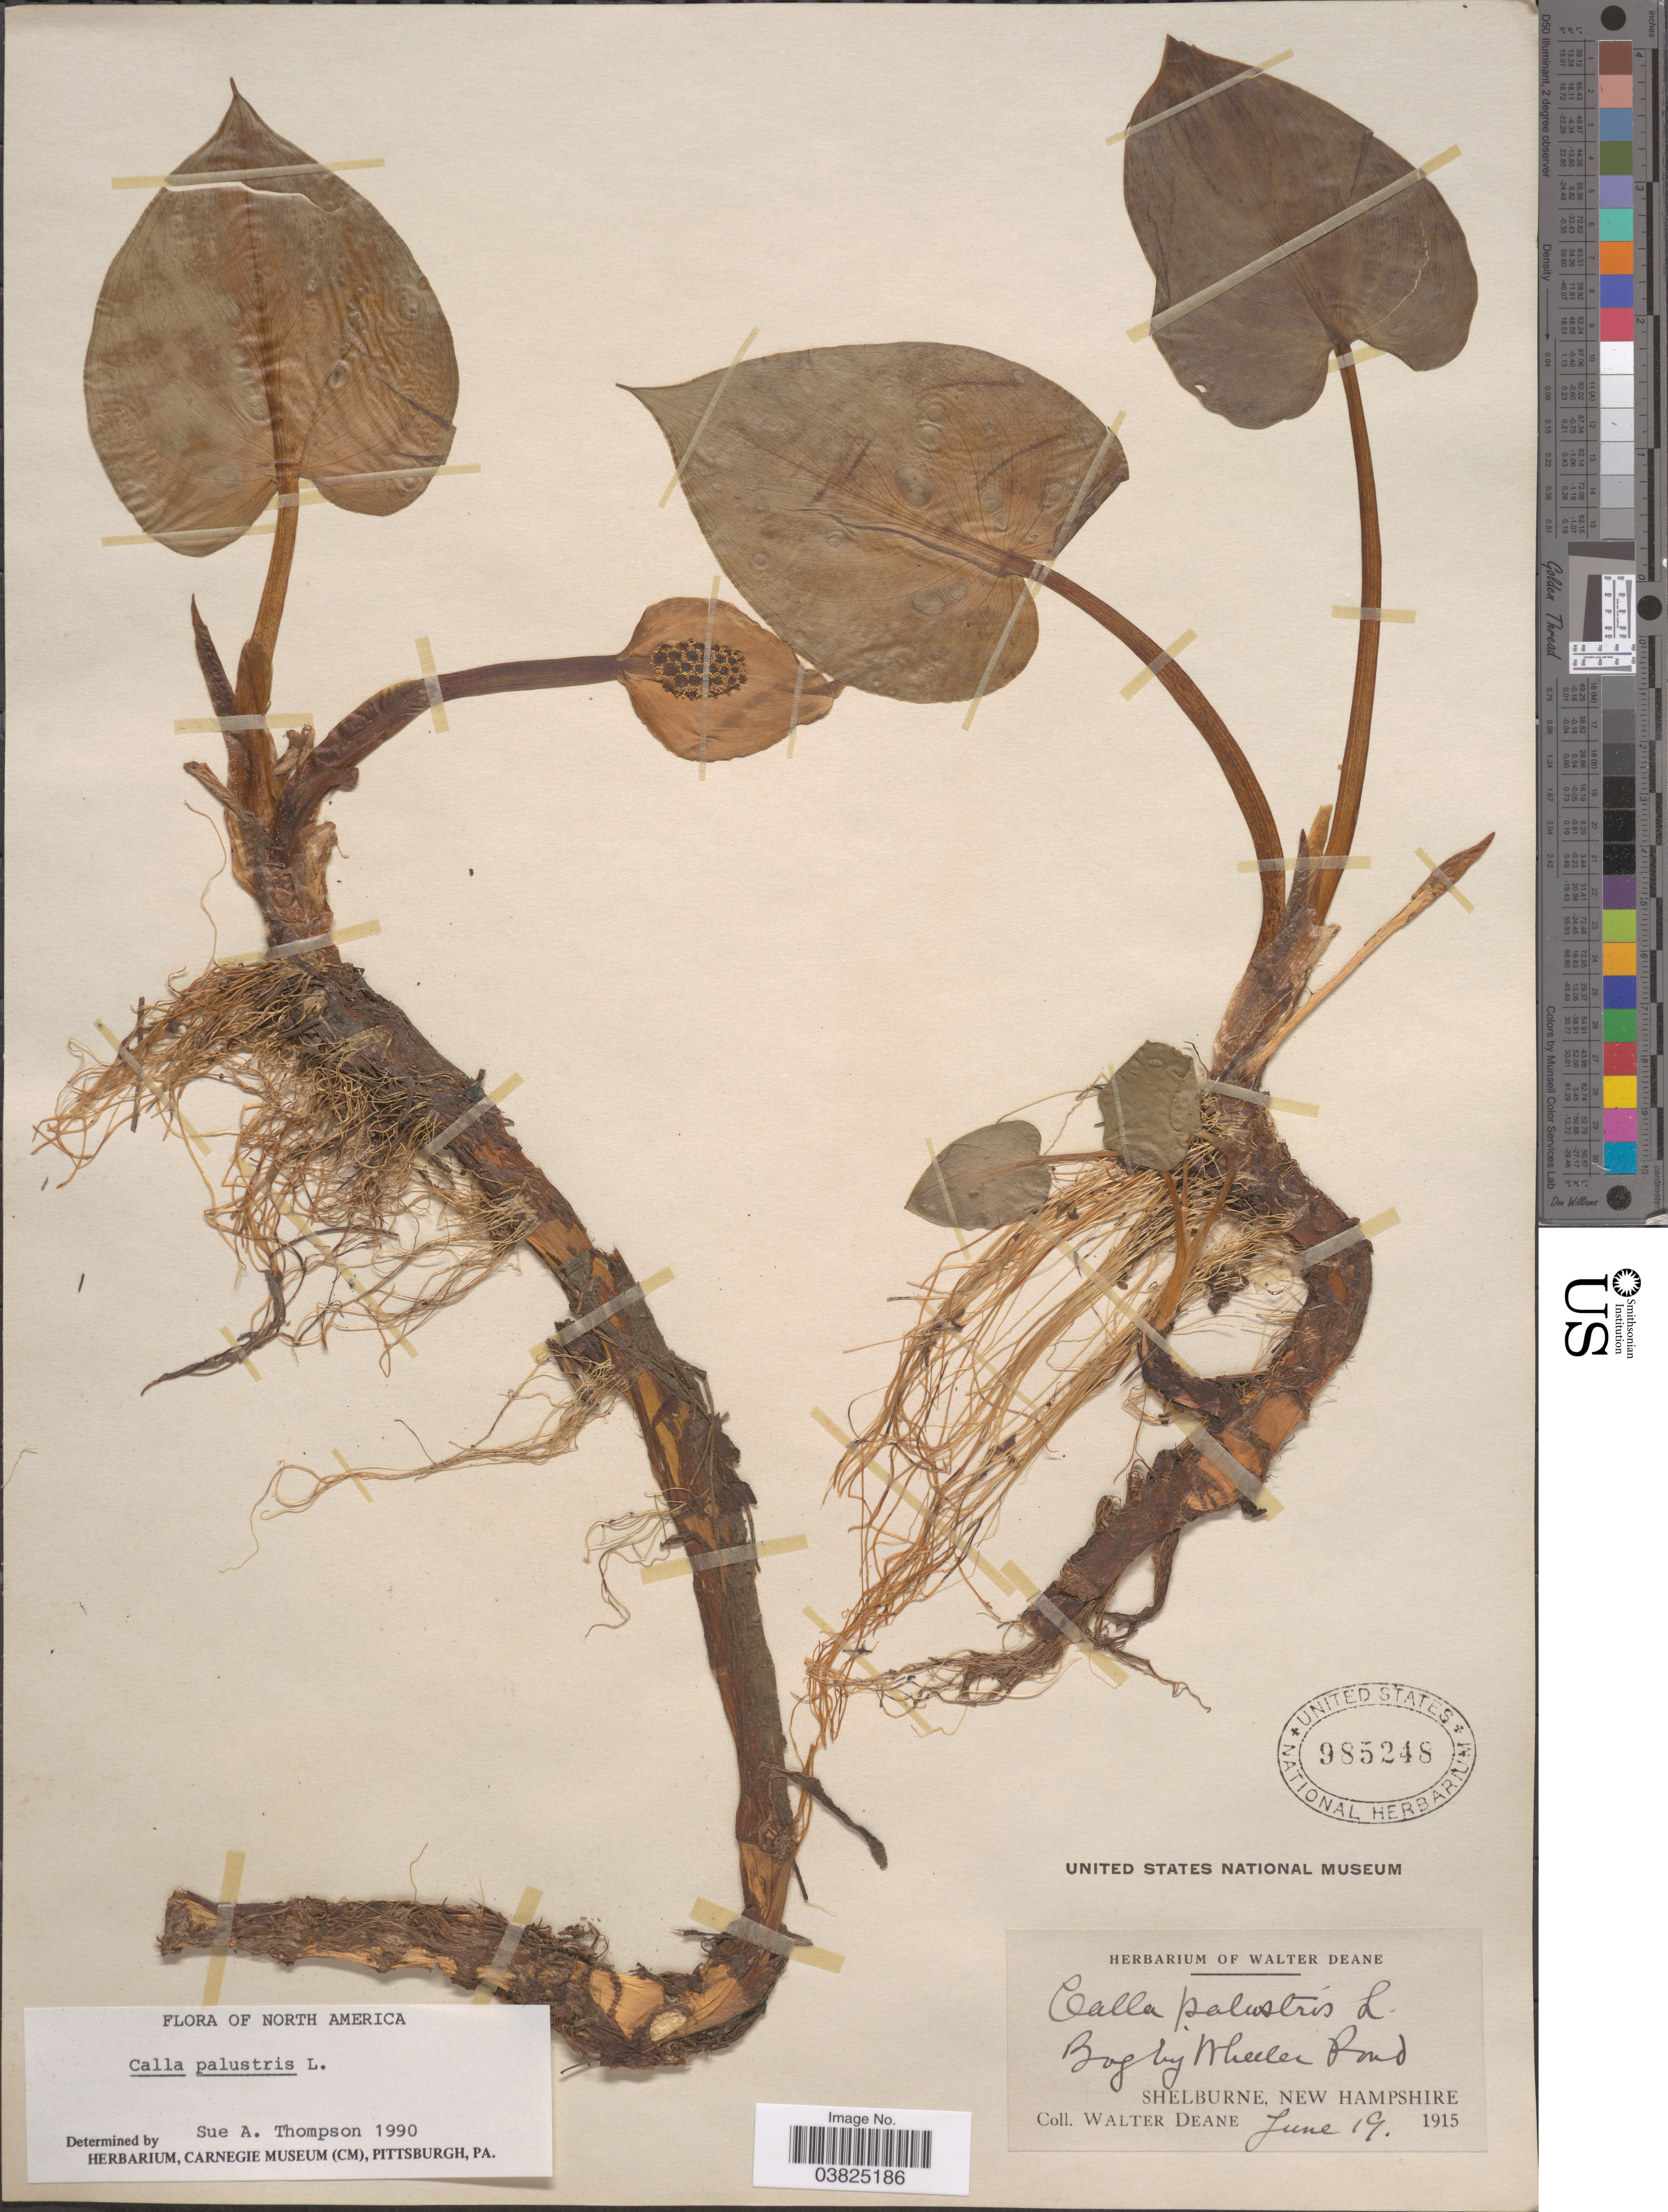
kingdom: Plantae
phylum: Tracheophyta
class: Liliopsida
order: Alismatales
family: Araceae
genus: Calla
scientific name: Calla palustris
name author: L.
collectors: W. Deane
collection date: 1915-06-19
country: United States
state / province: New Hampshire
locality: Bog by Wheeler Pond. Shelburne.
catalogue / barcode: US 985248